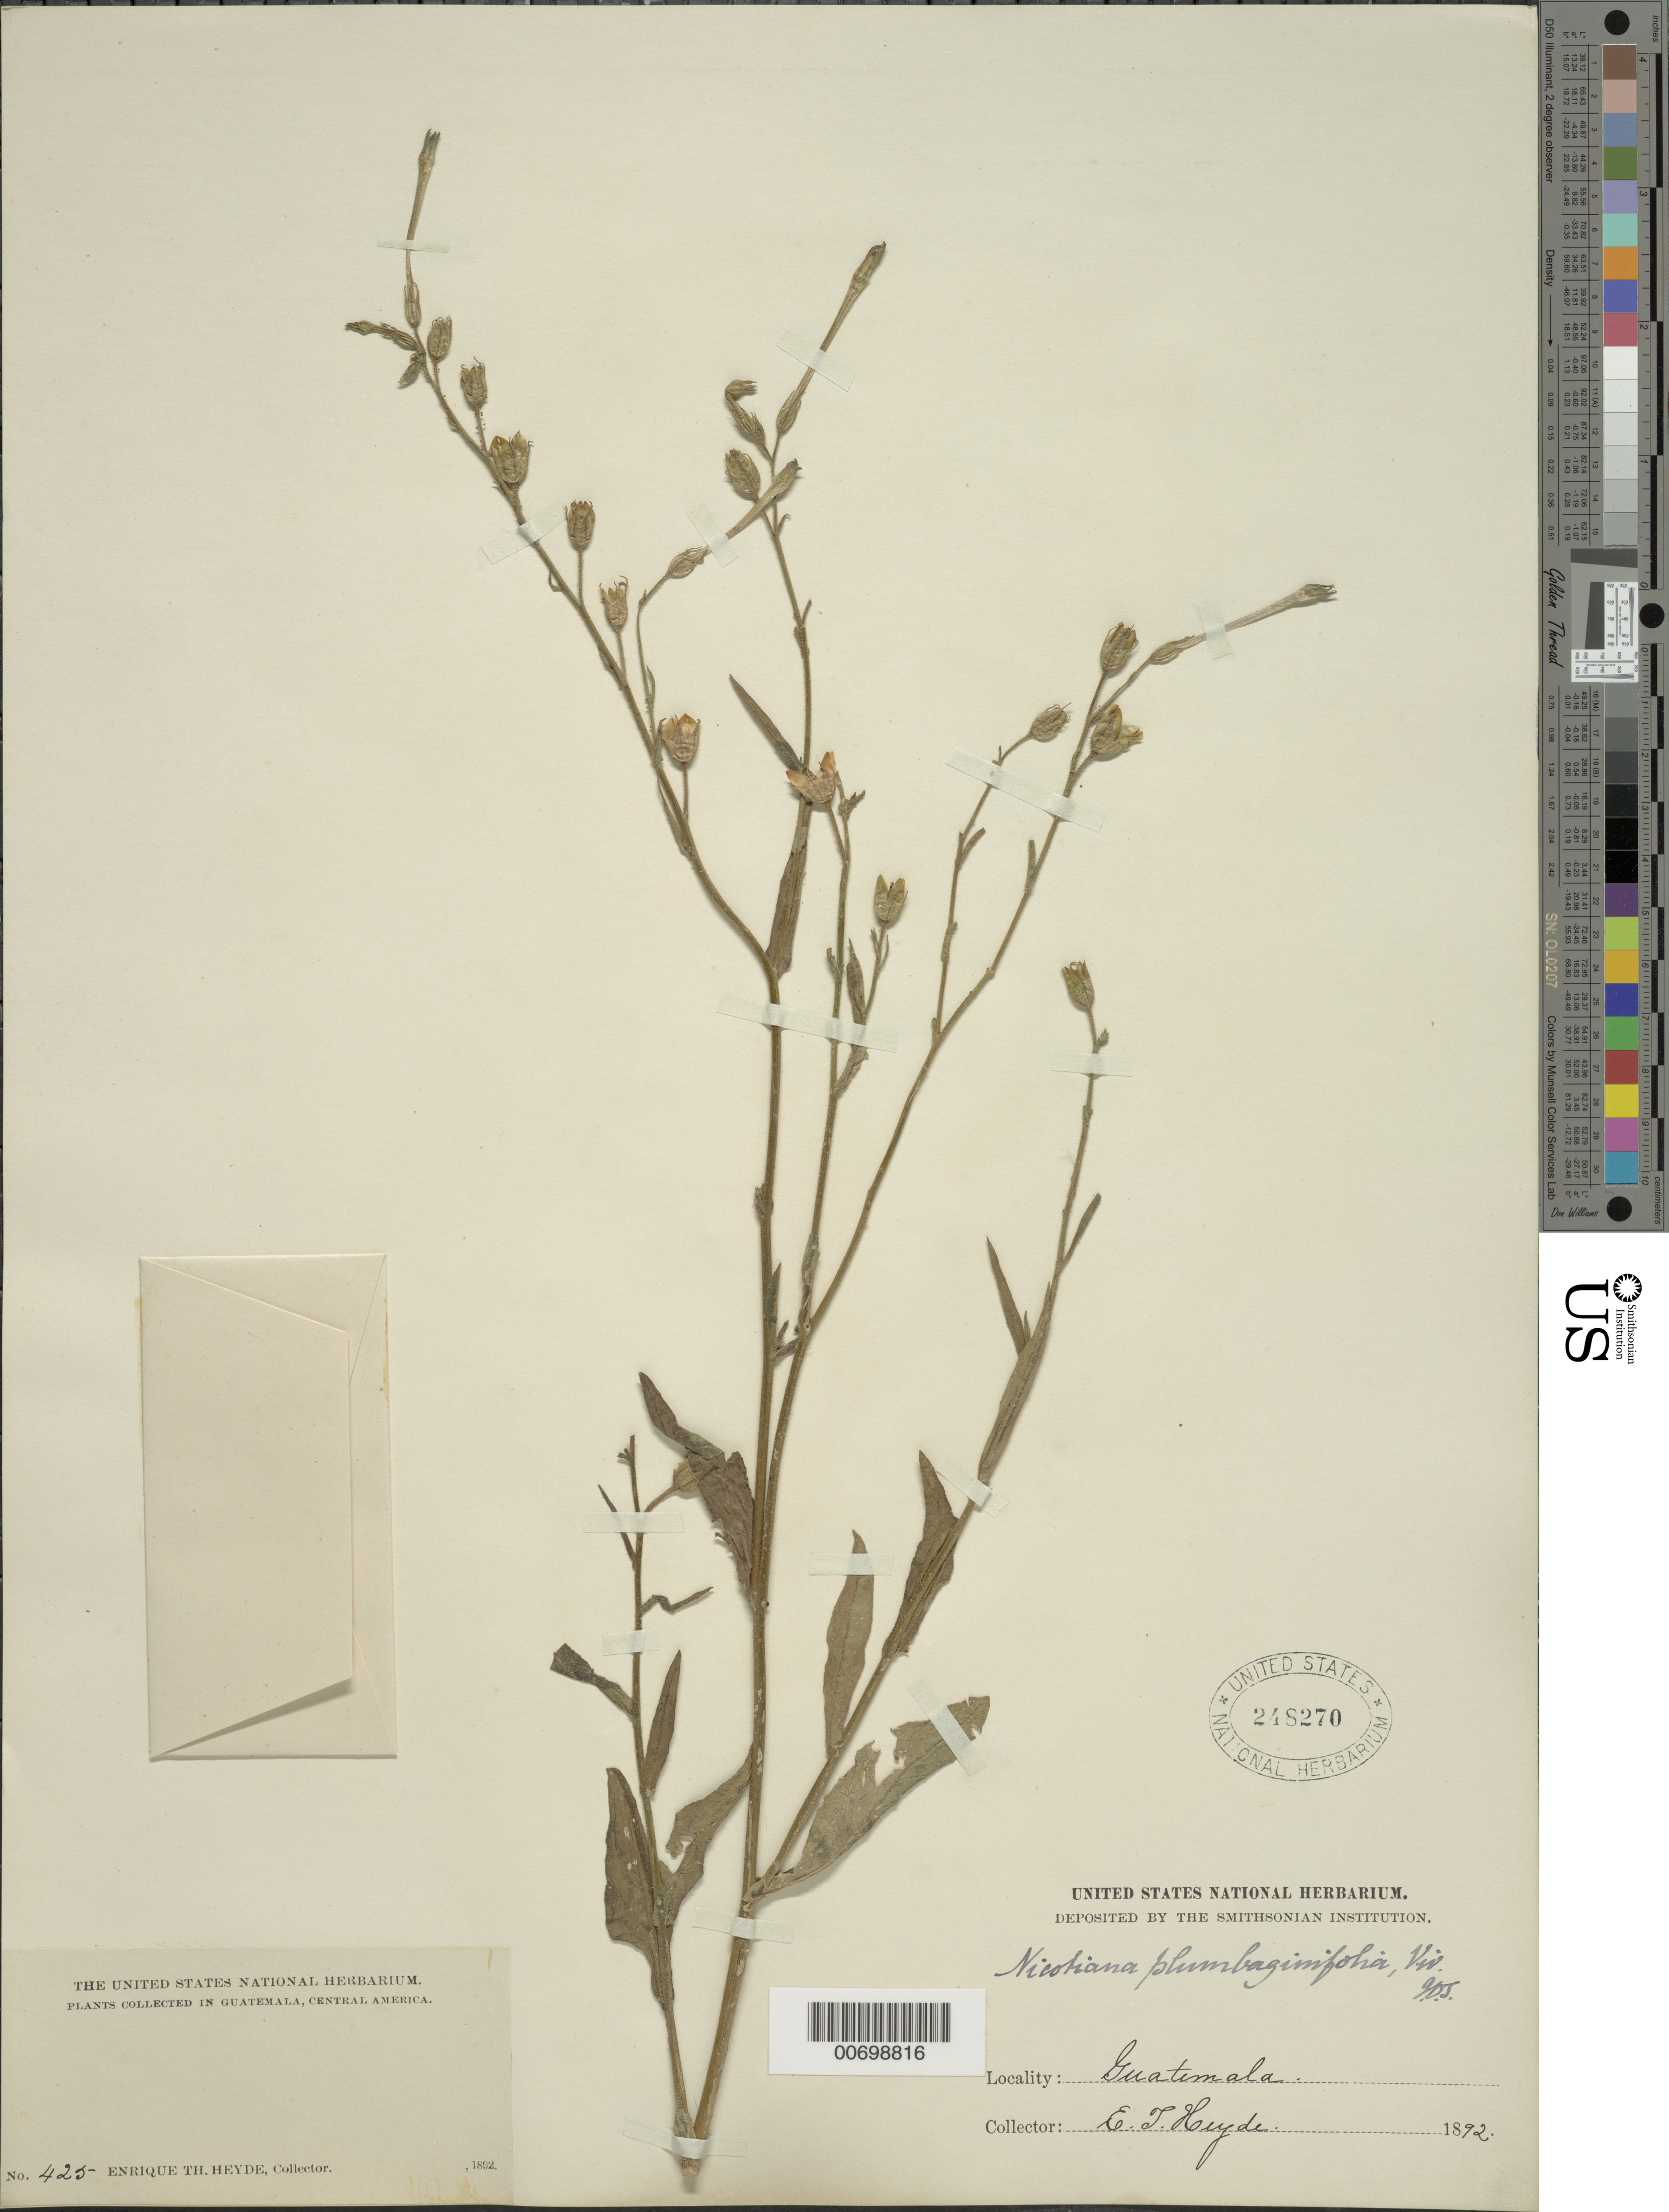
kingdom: Plantae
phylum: Tracheophyta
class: Magnoliopsida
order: Solanales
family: Solanaceae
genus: Nicotiana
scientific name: Nicotiana plumbaginifolia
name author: Viv.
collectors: E. T. Heyde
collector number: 425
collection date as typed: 1892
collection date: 1892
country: Guatemala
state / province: Guatemala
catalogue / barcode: US 248270